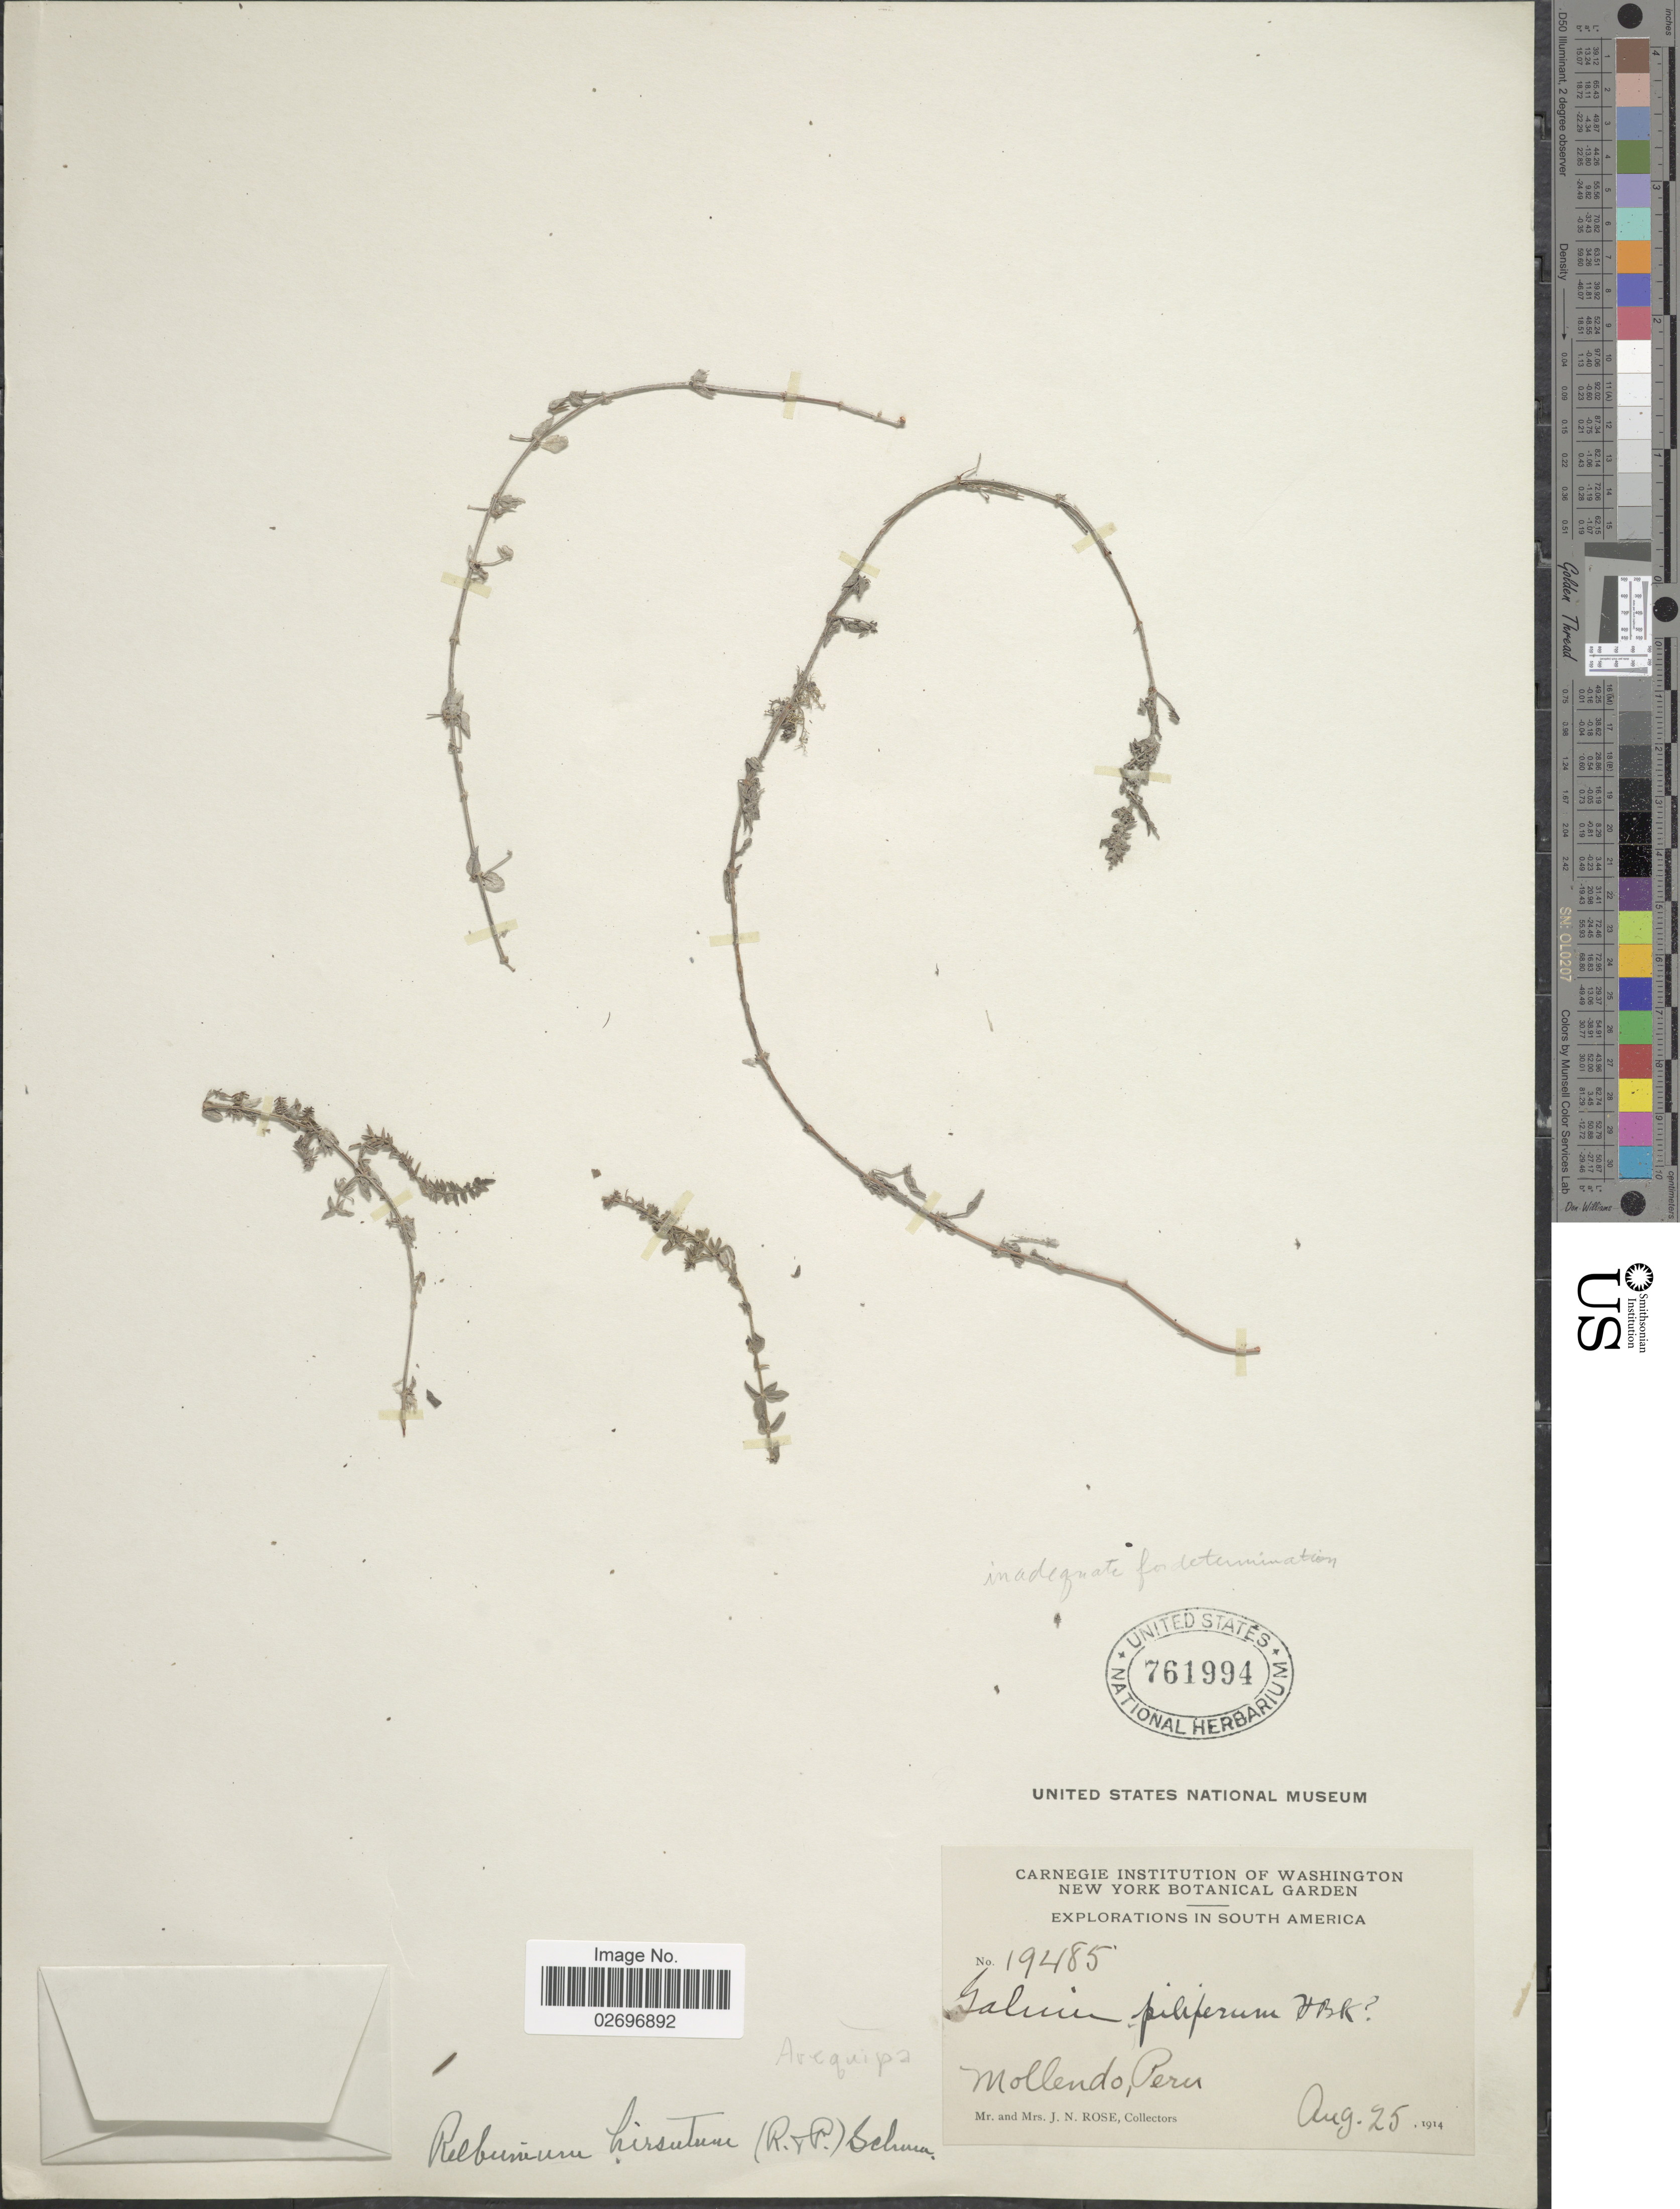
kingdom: Plantae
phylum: Tracheophyta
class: Magnoliopsida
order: Gentianales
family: Rubiaceae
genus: Galium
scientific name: Galium sp.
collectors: J. N. Rose & L. B. Rose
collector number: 19485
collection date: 1914-08-25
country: Peru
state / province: Arequipa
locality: Mollendo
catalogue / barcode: US 761994